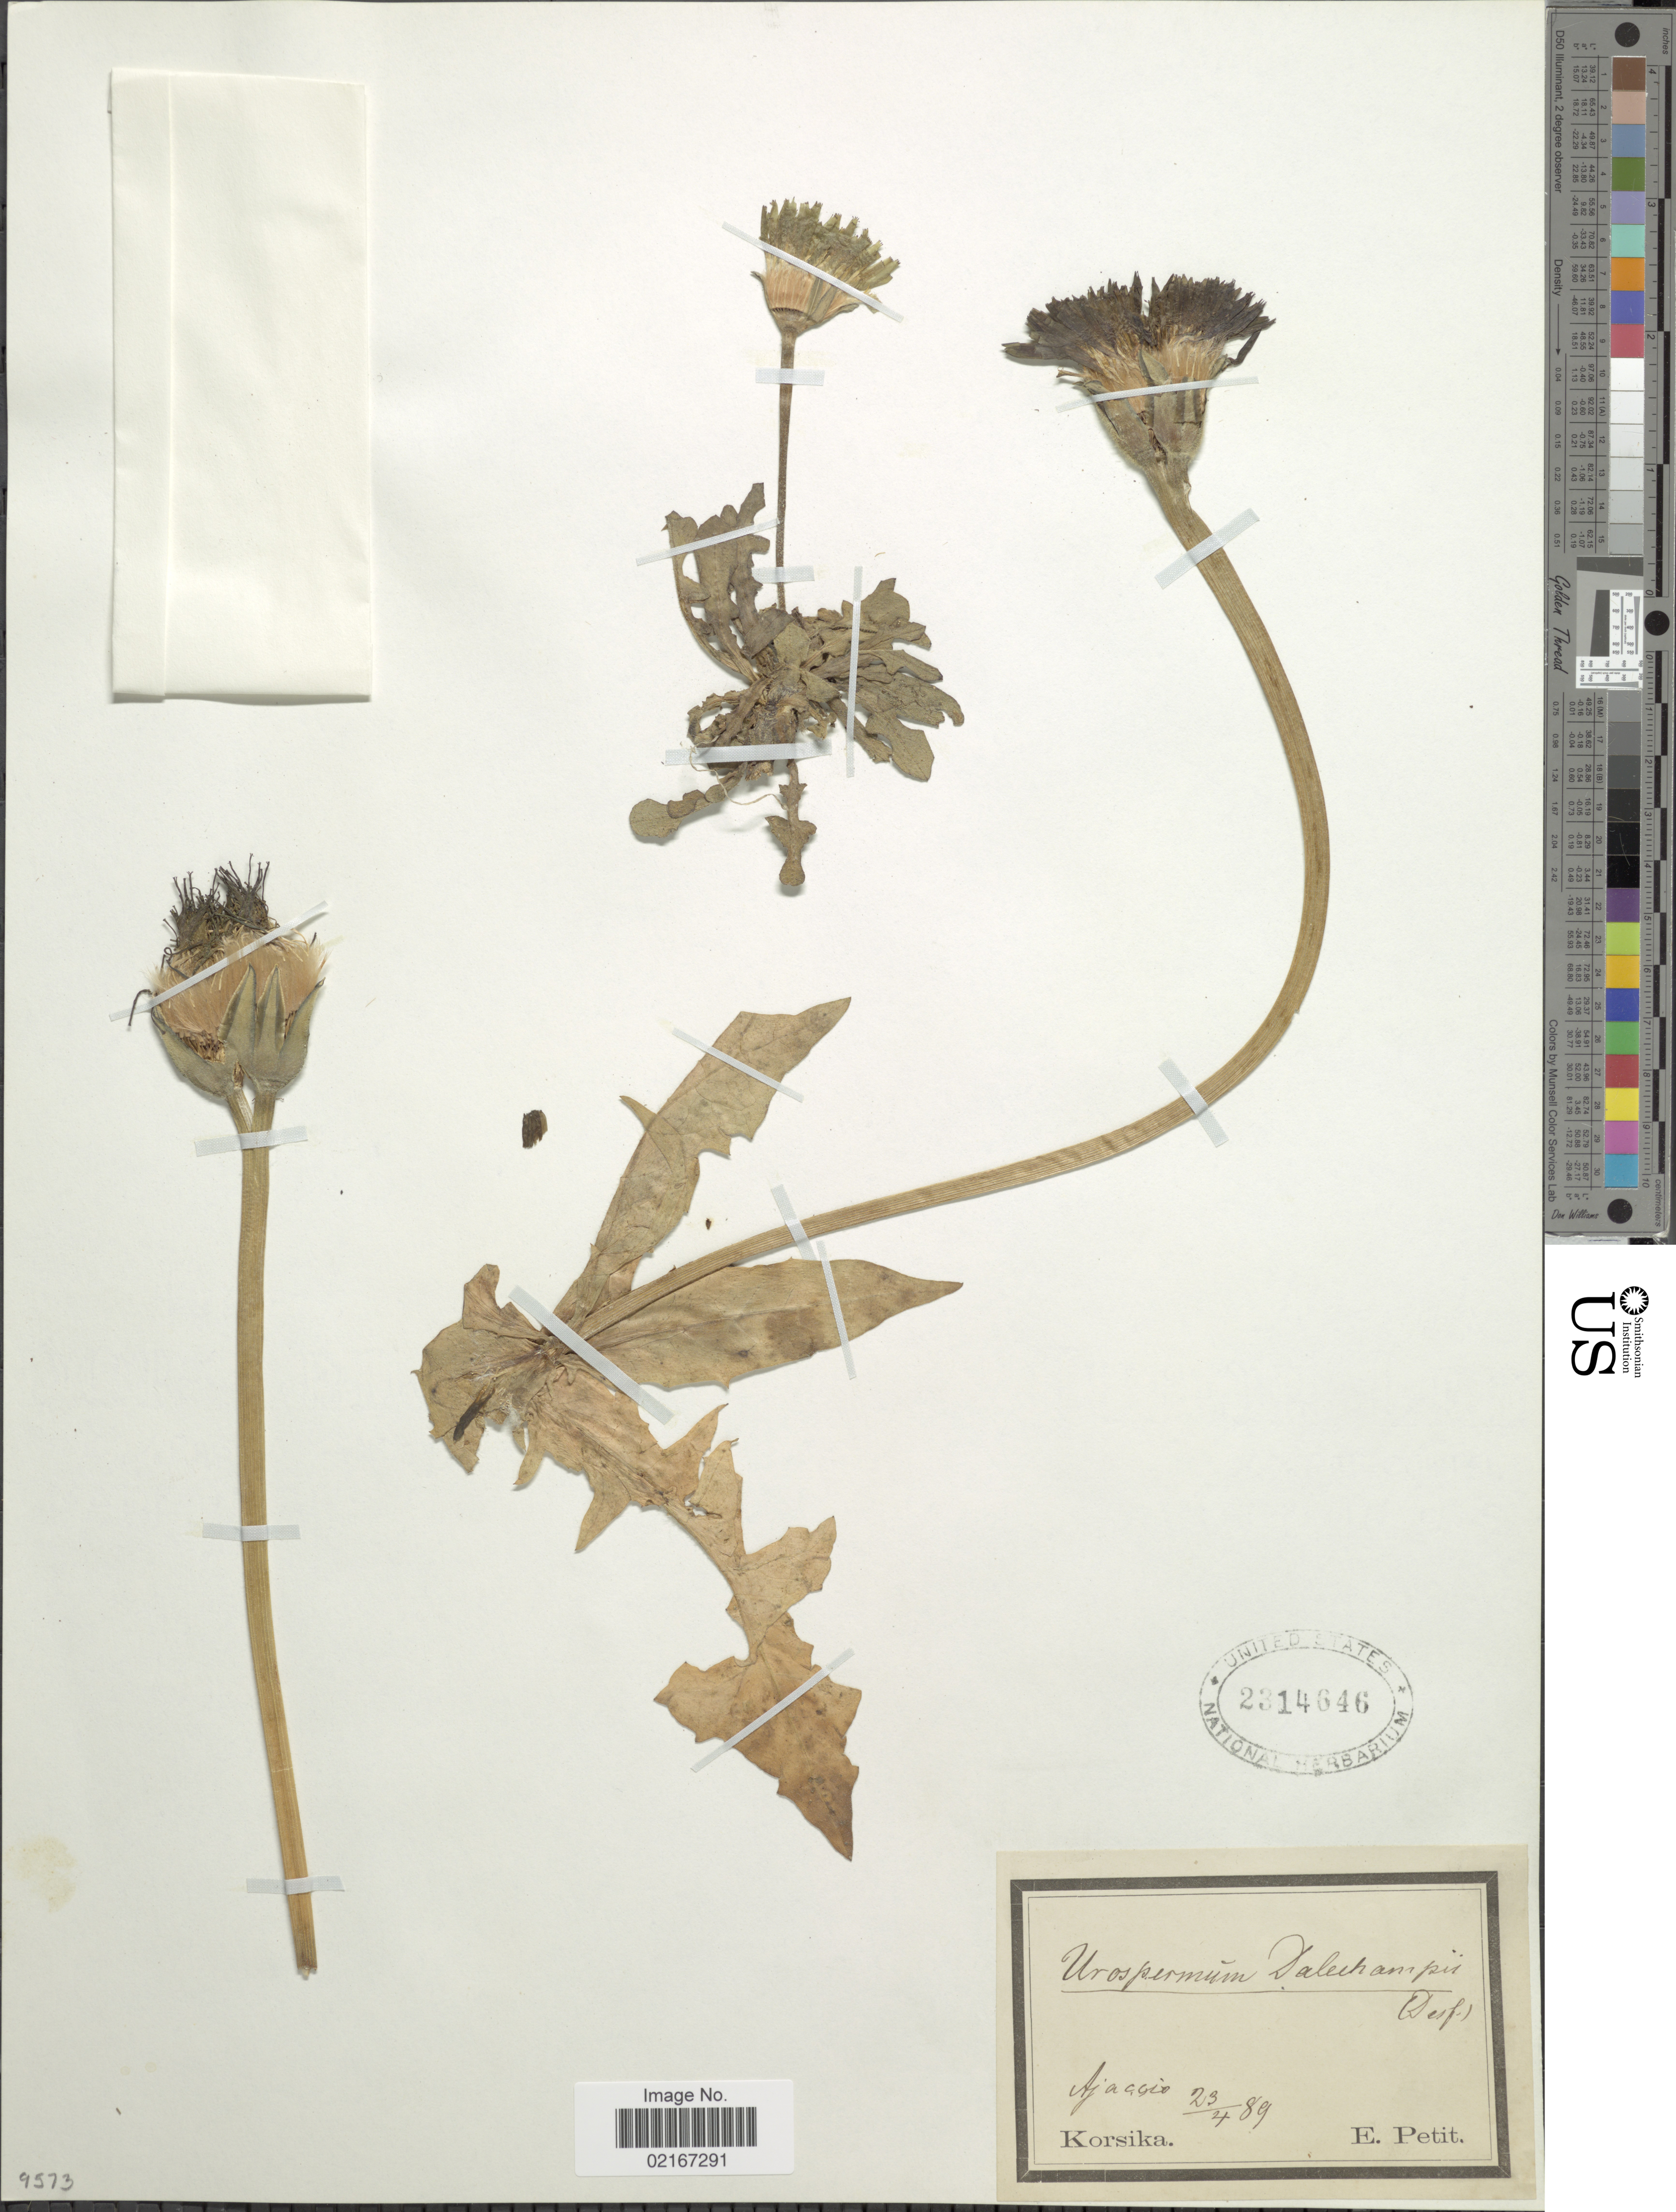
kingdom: Plantae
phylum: Tracheophyta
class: Magnoliopsida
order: Asterales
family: Asteraceae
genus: Urospermum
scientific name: Urospermum dalechampii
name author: (L.) F.W. Schmidt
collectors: E. Petit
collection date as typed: Transcribed d/m/y: 23/4/89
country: France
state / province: Corsica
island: Corse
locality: Ajaccio [interpreted], Korsika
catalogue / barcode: US 2314646